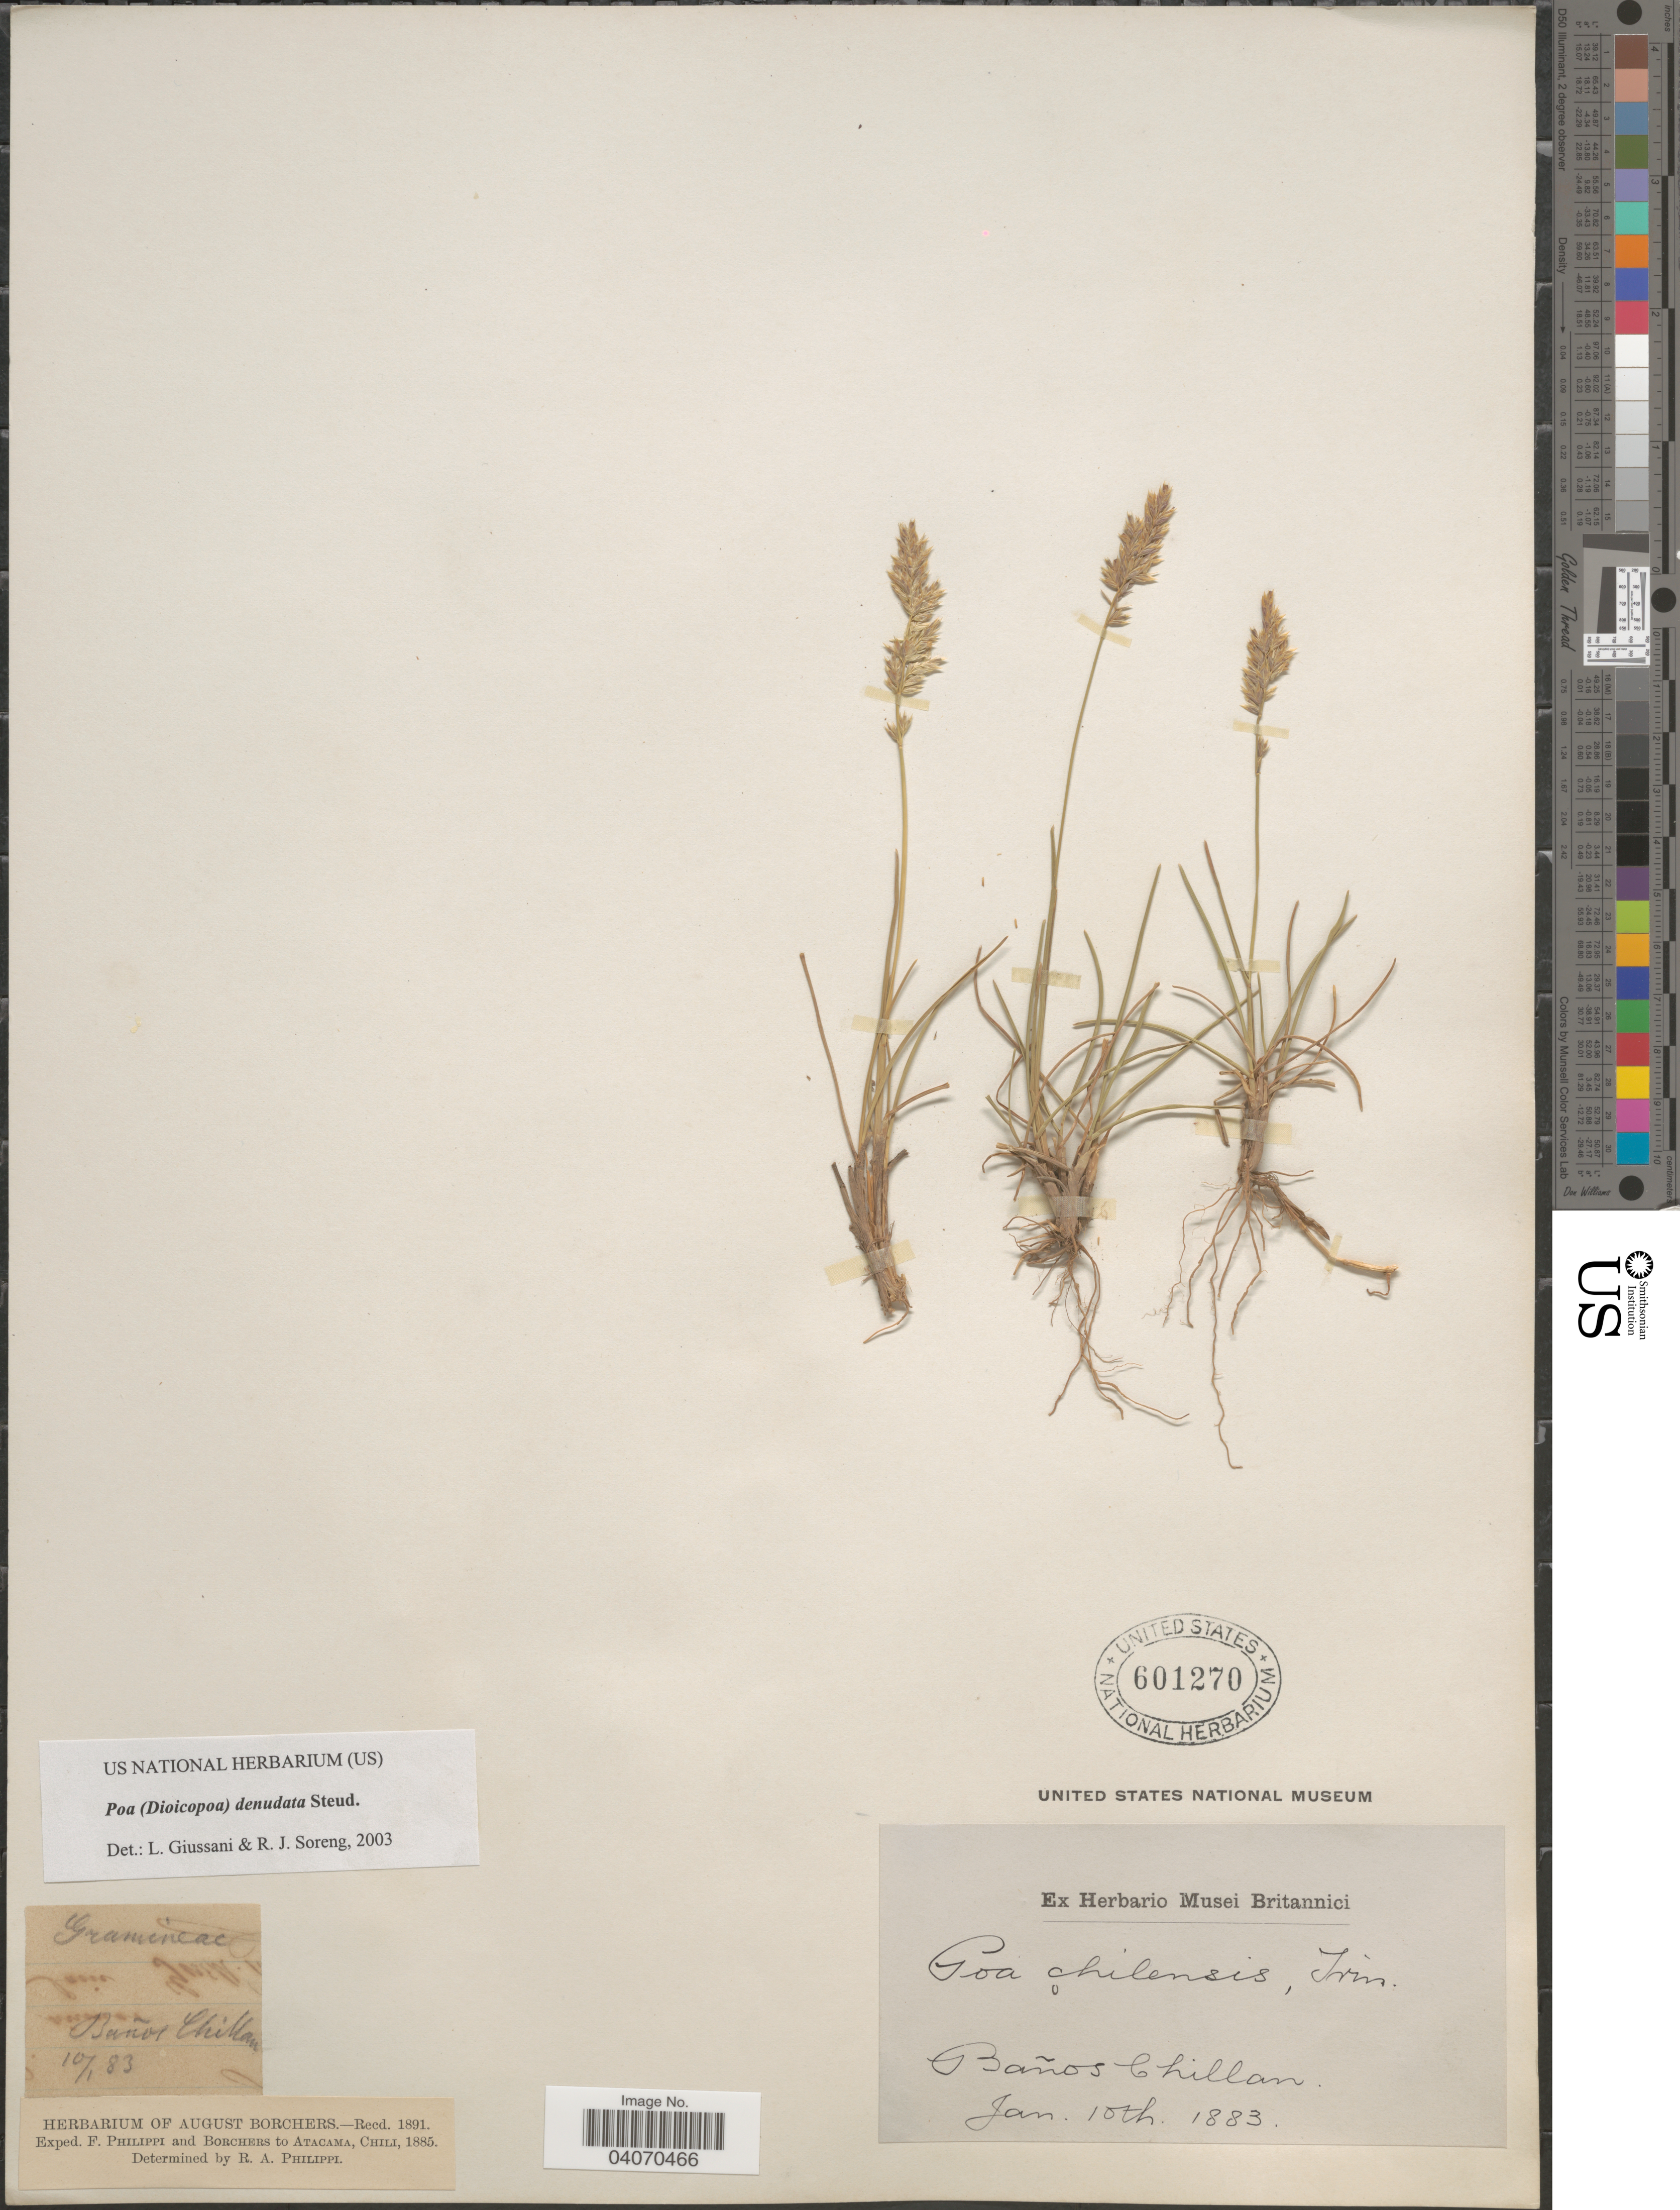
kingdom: Plantae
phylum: Tracheophyta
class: Liliopsida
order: Poales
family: Poaceae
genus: Poa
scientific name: Poa denudata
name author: Steud.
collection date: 1883-01-10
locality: Baños Chillan.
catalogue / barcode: US 601270